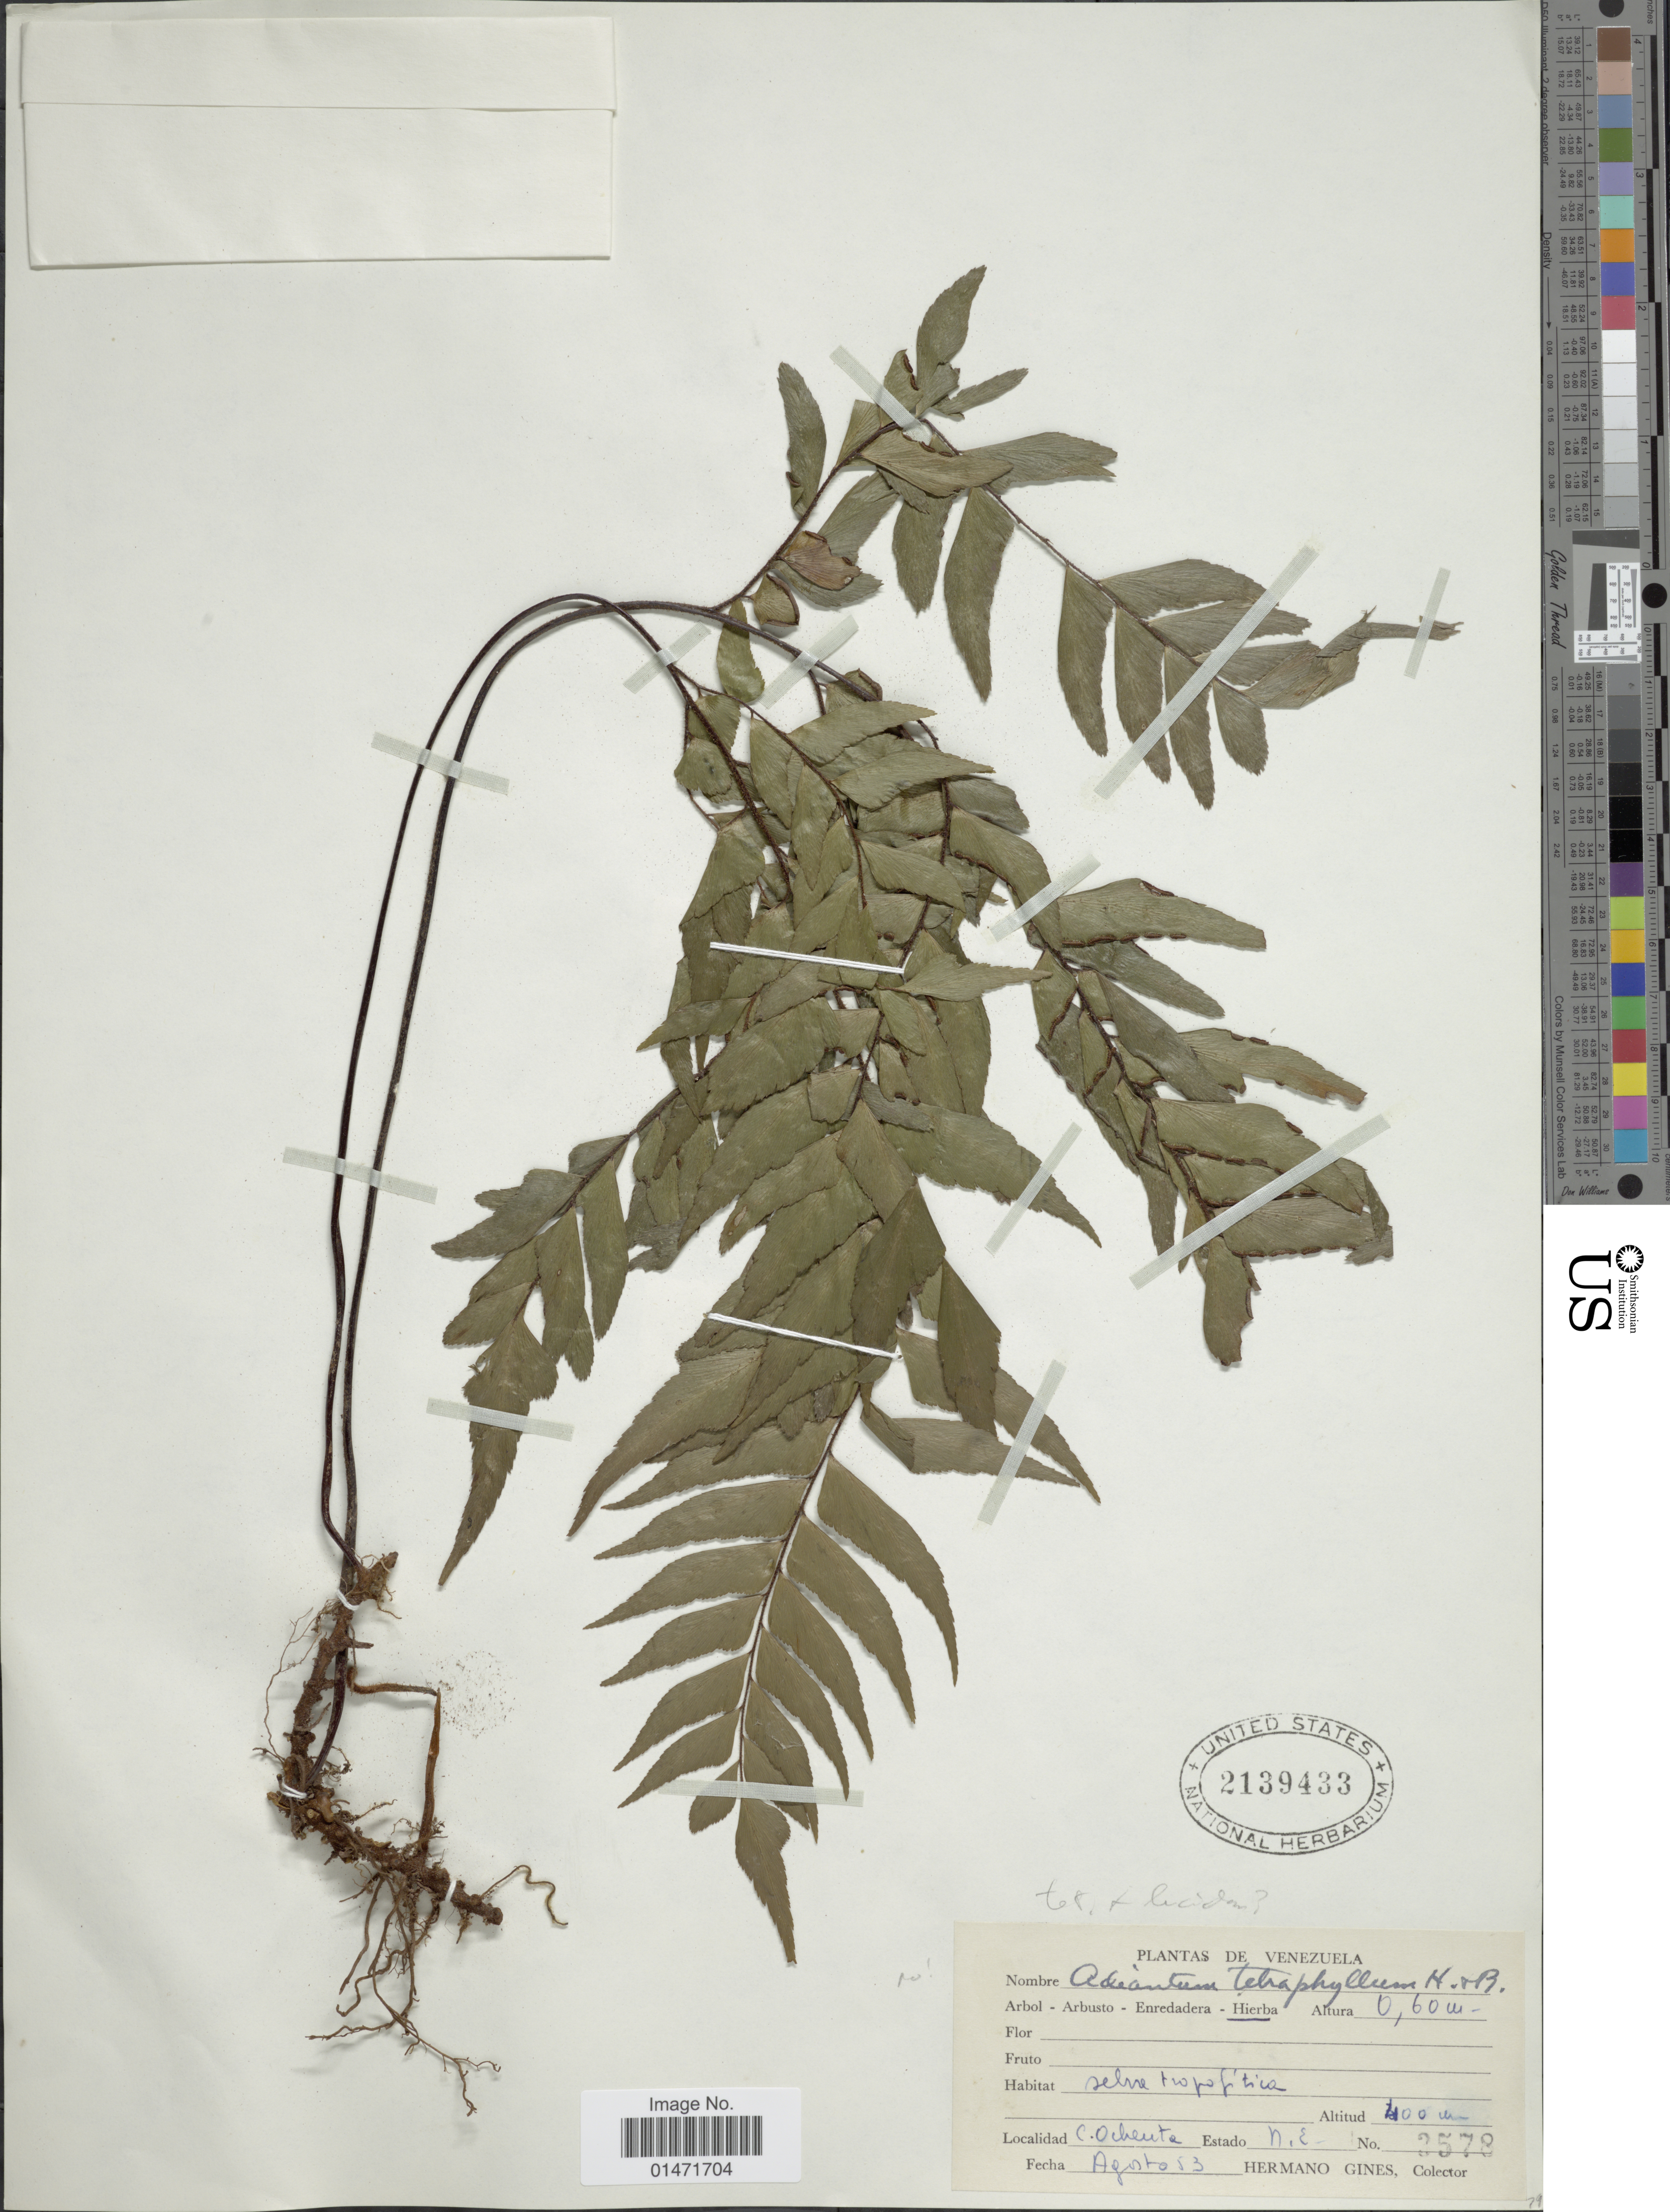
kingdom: Plantae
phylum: Tracheophyta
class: Polypodiopsida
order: Polypodiales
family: Pteridaceae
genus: Adiantum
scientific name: Adiantum tetraphyllum x A. villosum L.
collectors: Bro. Gines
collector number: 2578*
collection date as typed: Transcribed d/m/y: /8/53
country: Venezuela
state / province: Nueva Esparta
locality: C. Ochenta, Estado N.E. [Cerro Ochenta, State of Nueva Esparta]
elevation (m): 400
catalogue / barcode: US 2139433